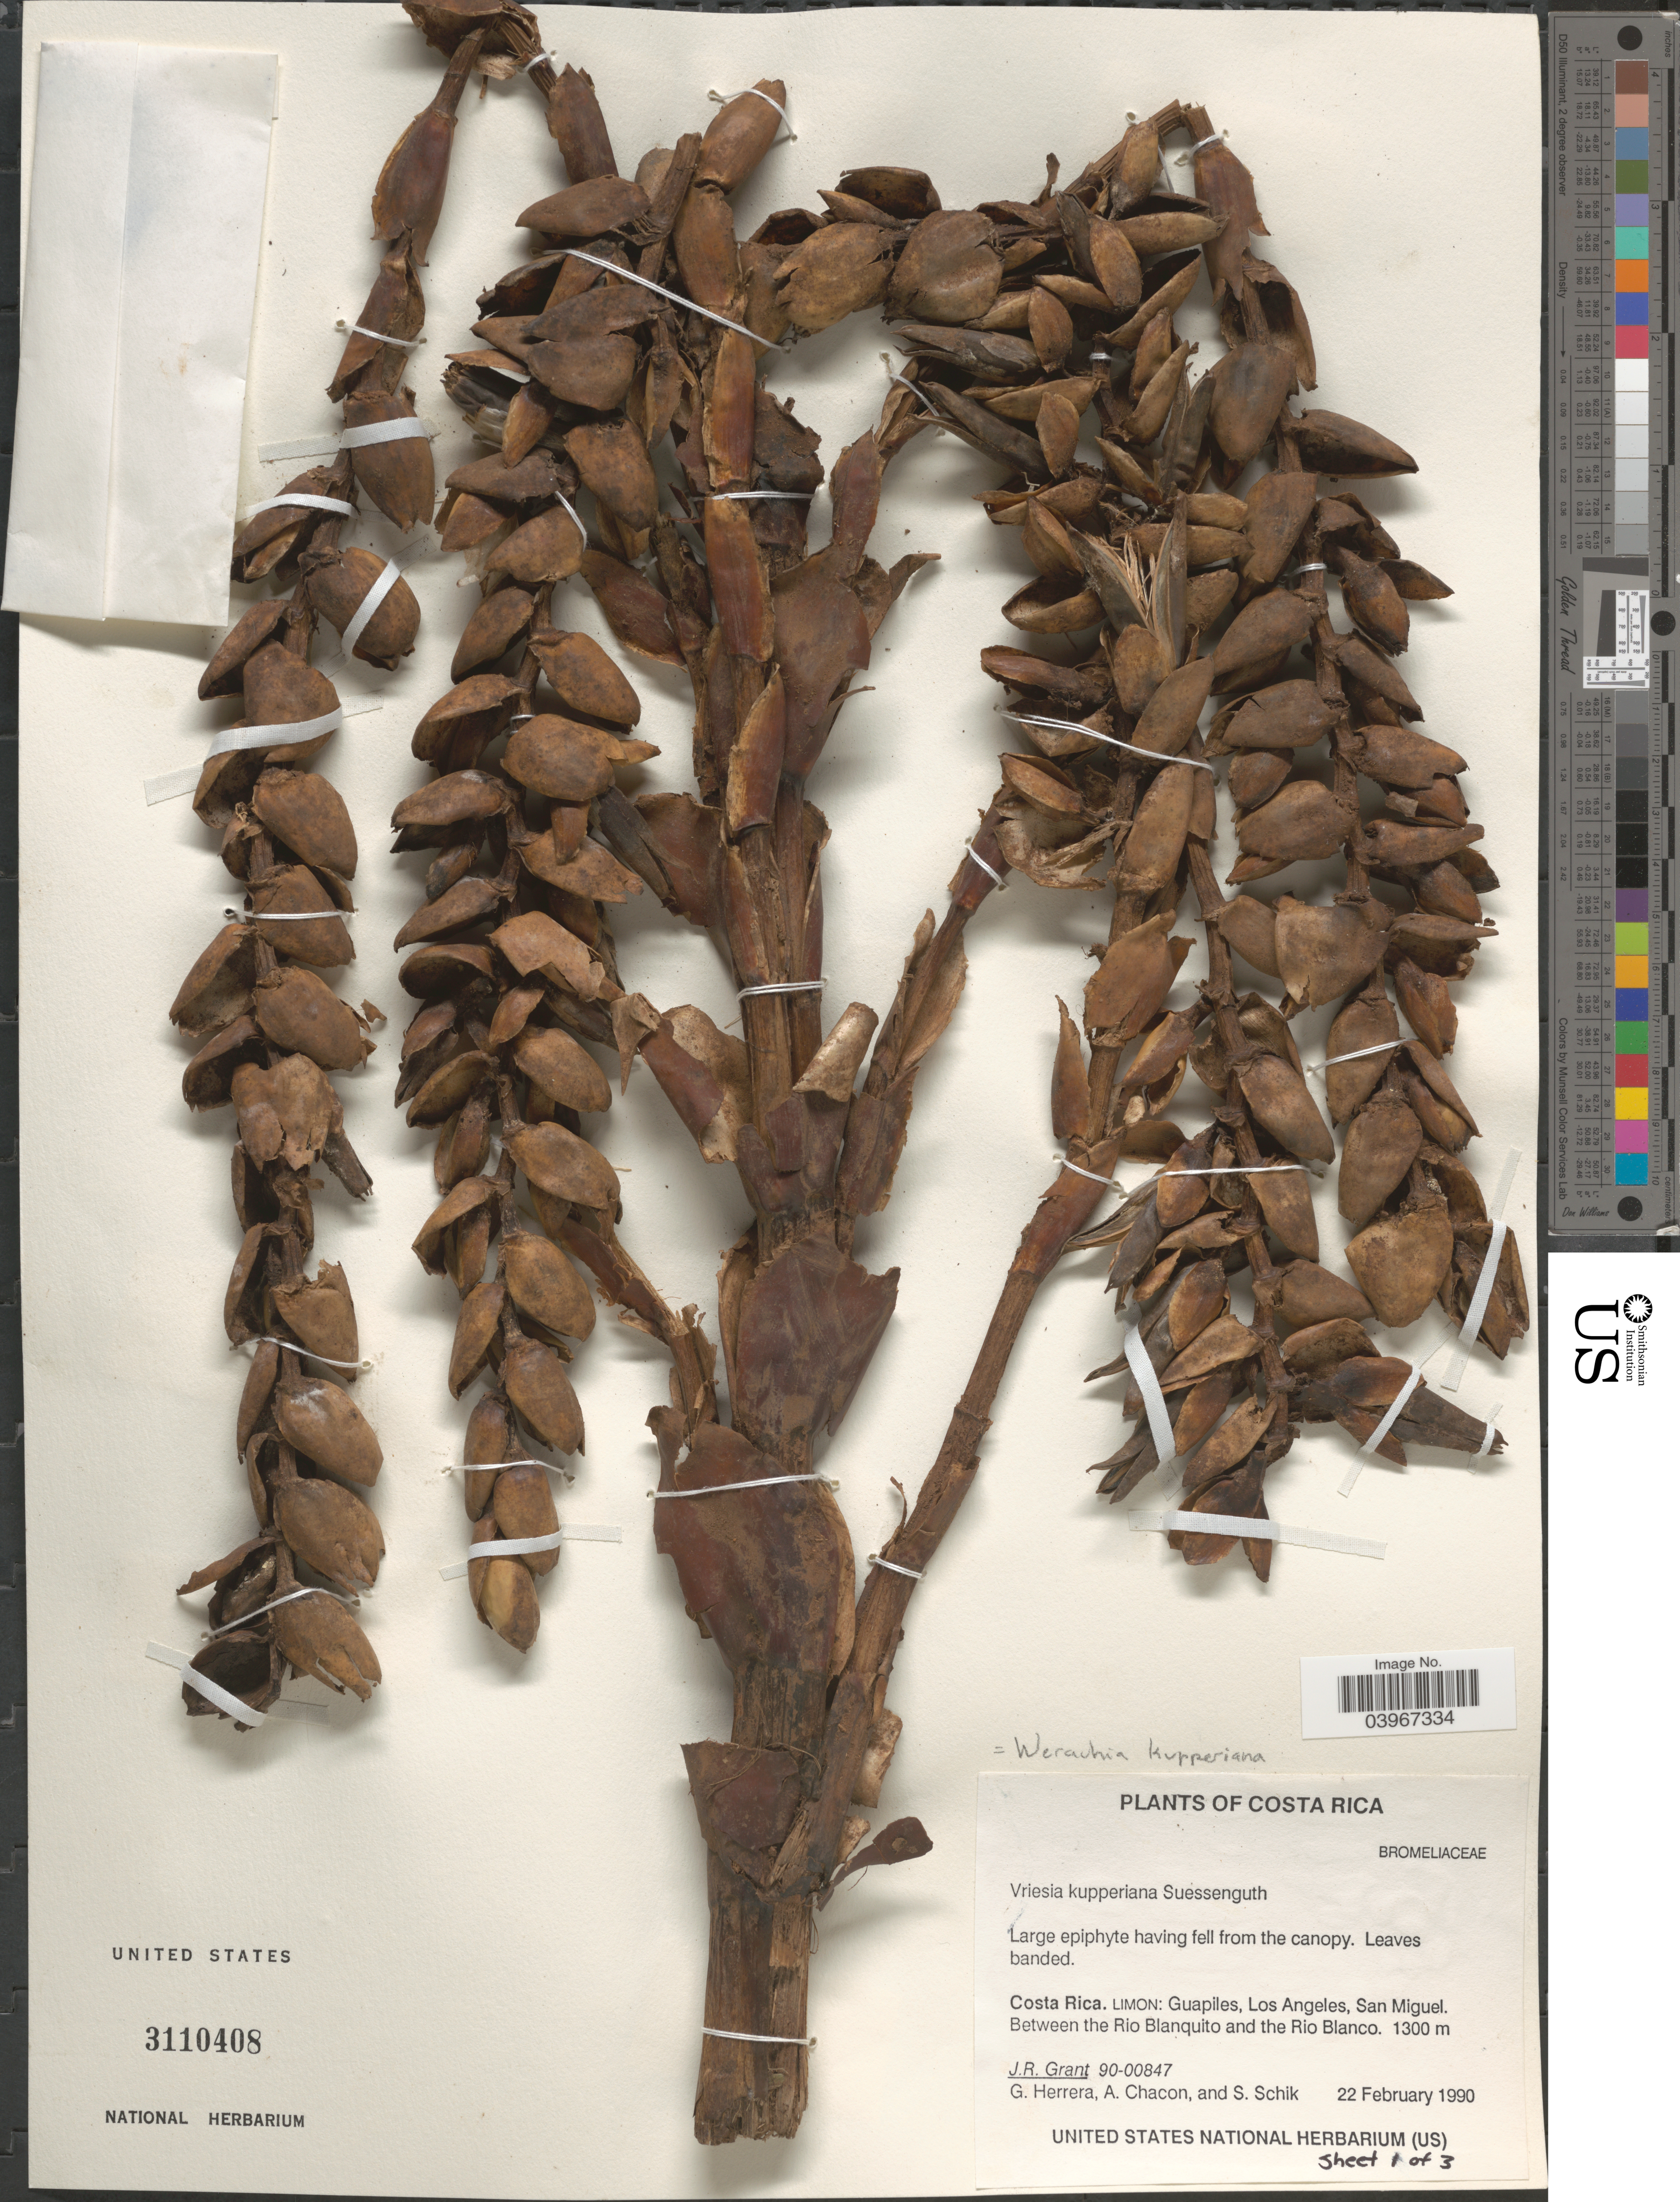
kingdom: Plantae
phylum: Tracheophyta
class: Liliopsida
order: Poales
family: Bromeliaceae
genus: Werauhia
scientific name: Werauhia kupperiana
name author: (Suess.) J.R. Grant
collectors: J. Grant, G. Herrera, A. Chacon & S. Schik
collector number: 90-00847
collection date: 1990-02-22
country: Costa Rica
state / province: Limón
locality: Guapiles, Los Angeles, San Miguel. Between the Rio Blanquito and the Rio Blanco.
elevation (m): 1300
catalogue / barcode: US 3110408